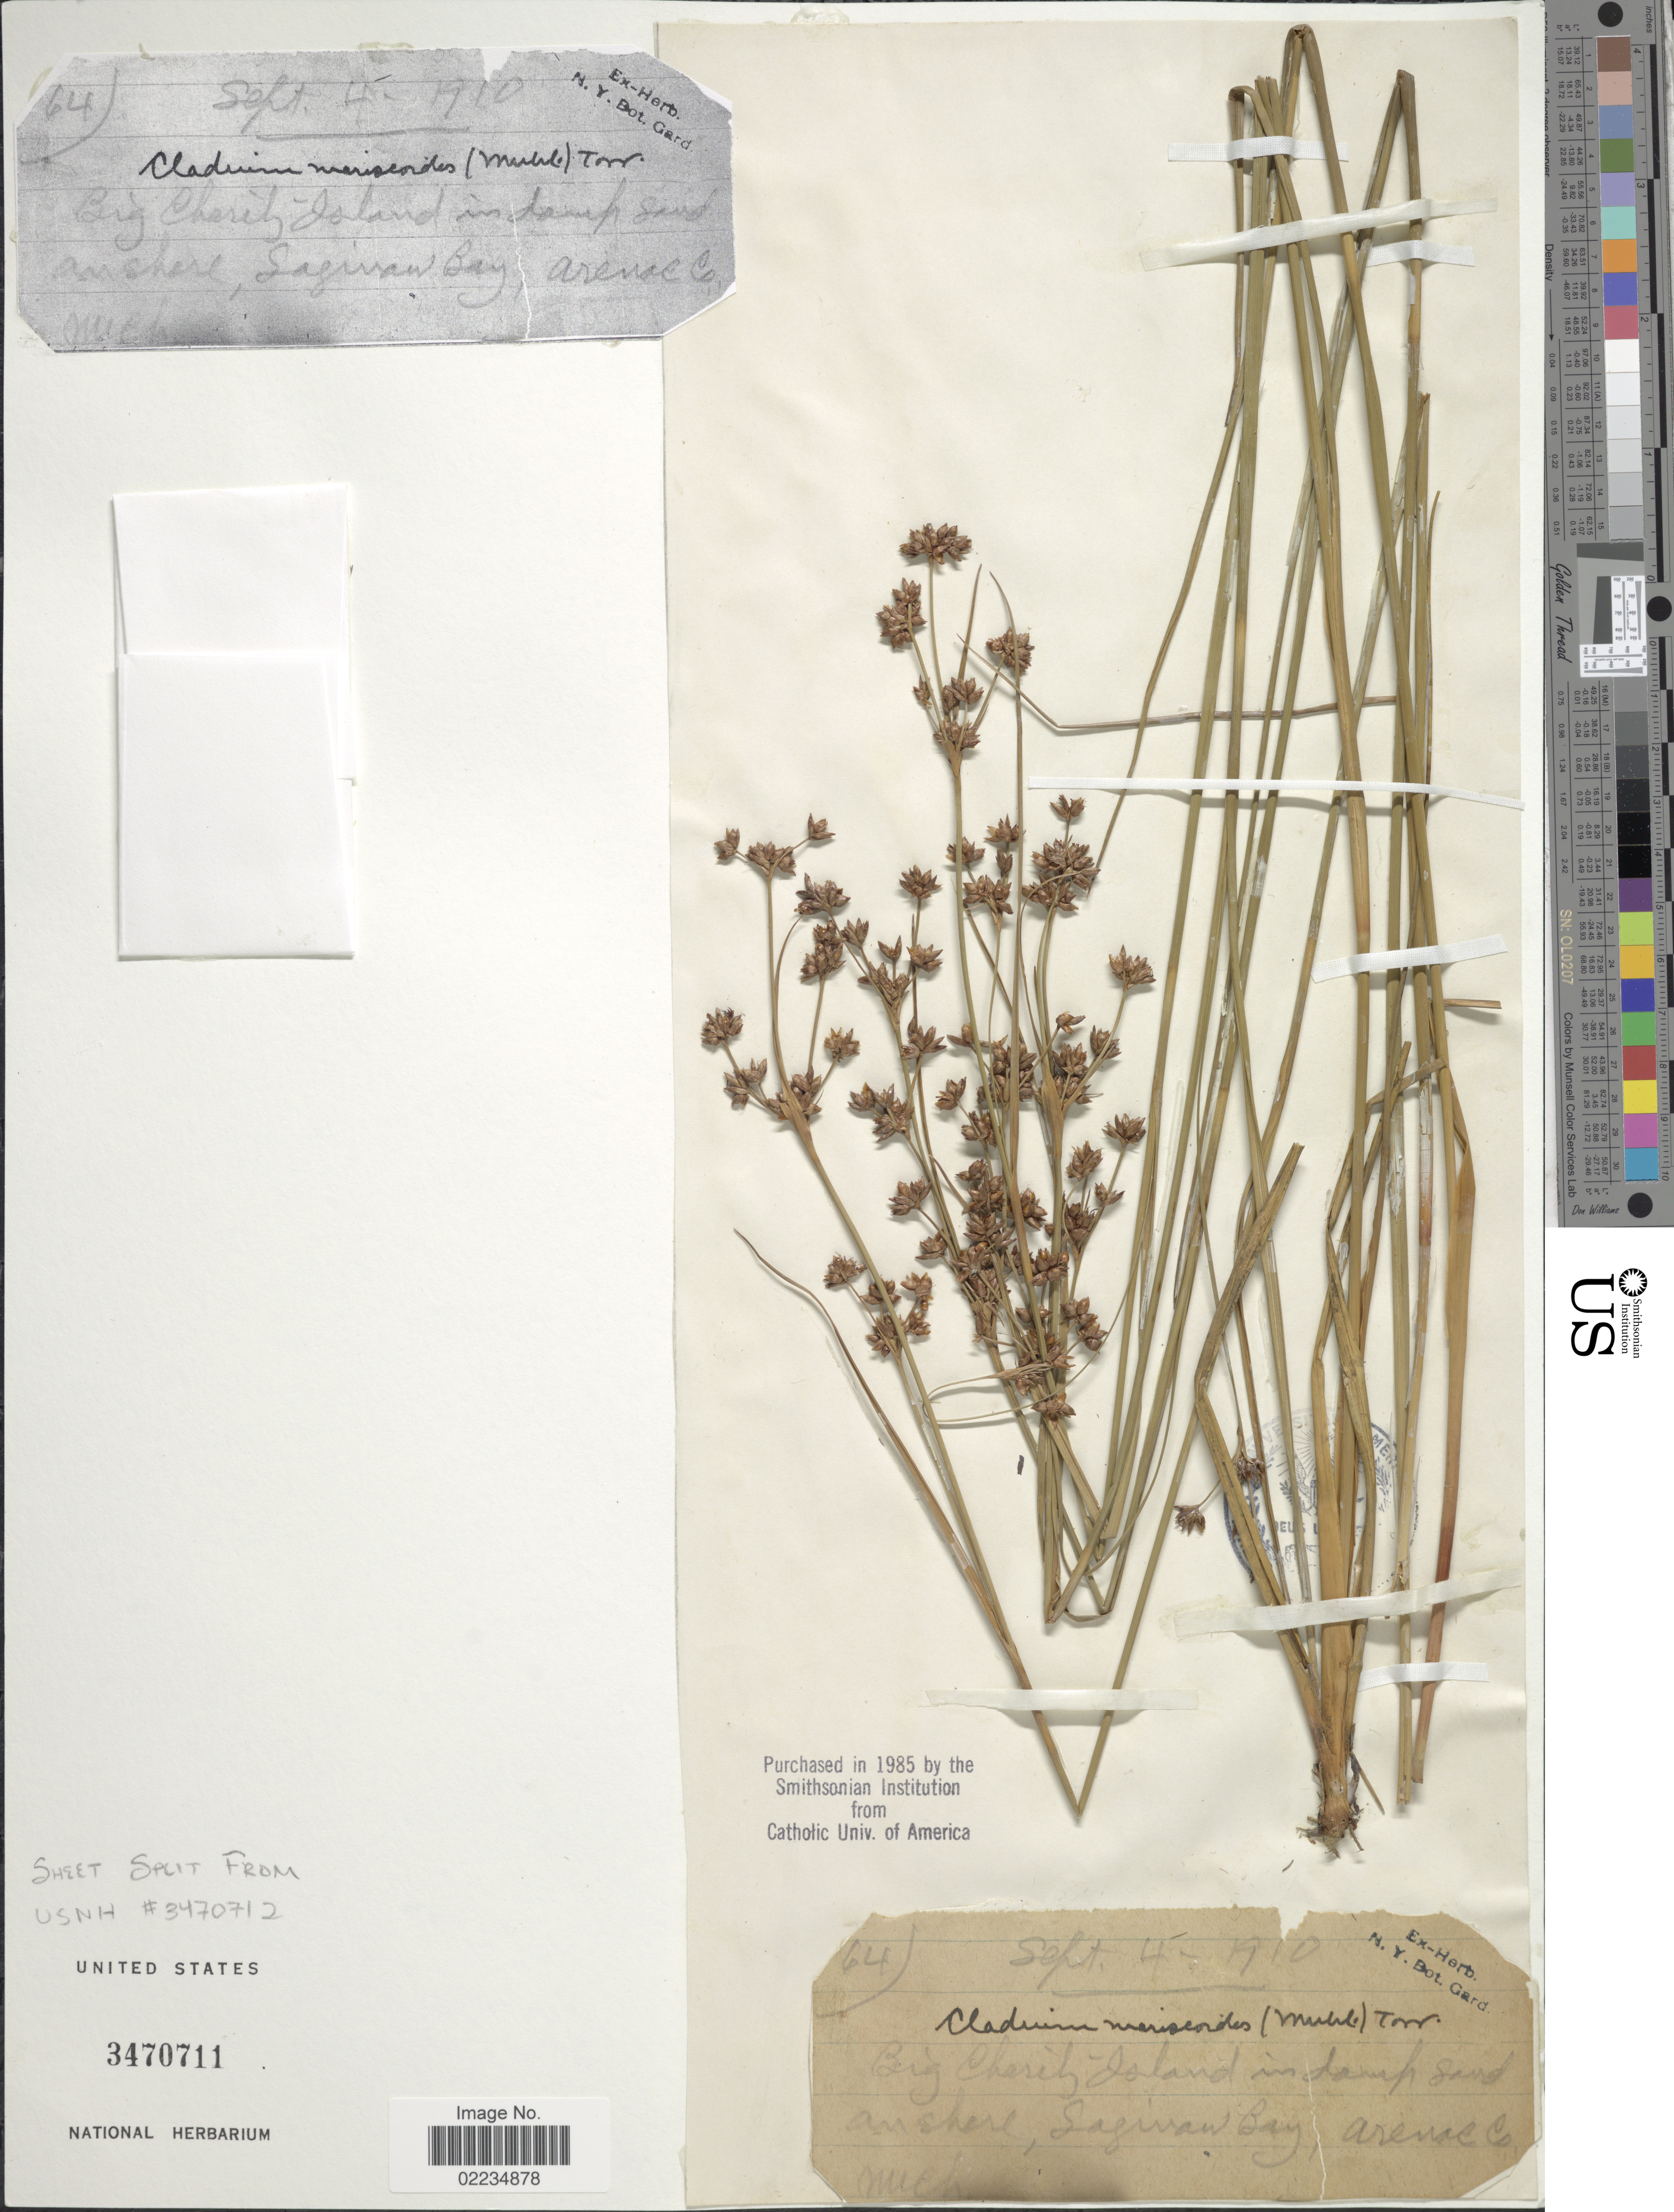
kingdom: Plantae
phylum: Tracheophyta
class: Liliopsida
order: Poales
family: Cyperaceae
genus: Cladium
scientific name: Cladium mariscoides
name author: (Muhl.) Torr.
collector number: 64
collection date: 1910-09-04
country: United States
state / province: Michigan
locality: Big Cheritz Island in damp sand, Lagiran Bay, Arenal Co.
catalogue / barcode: US 3470711